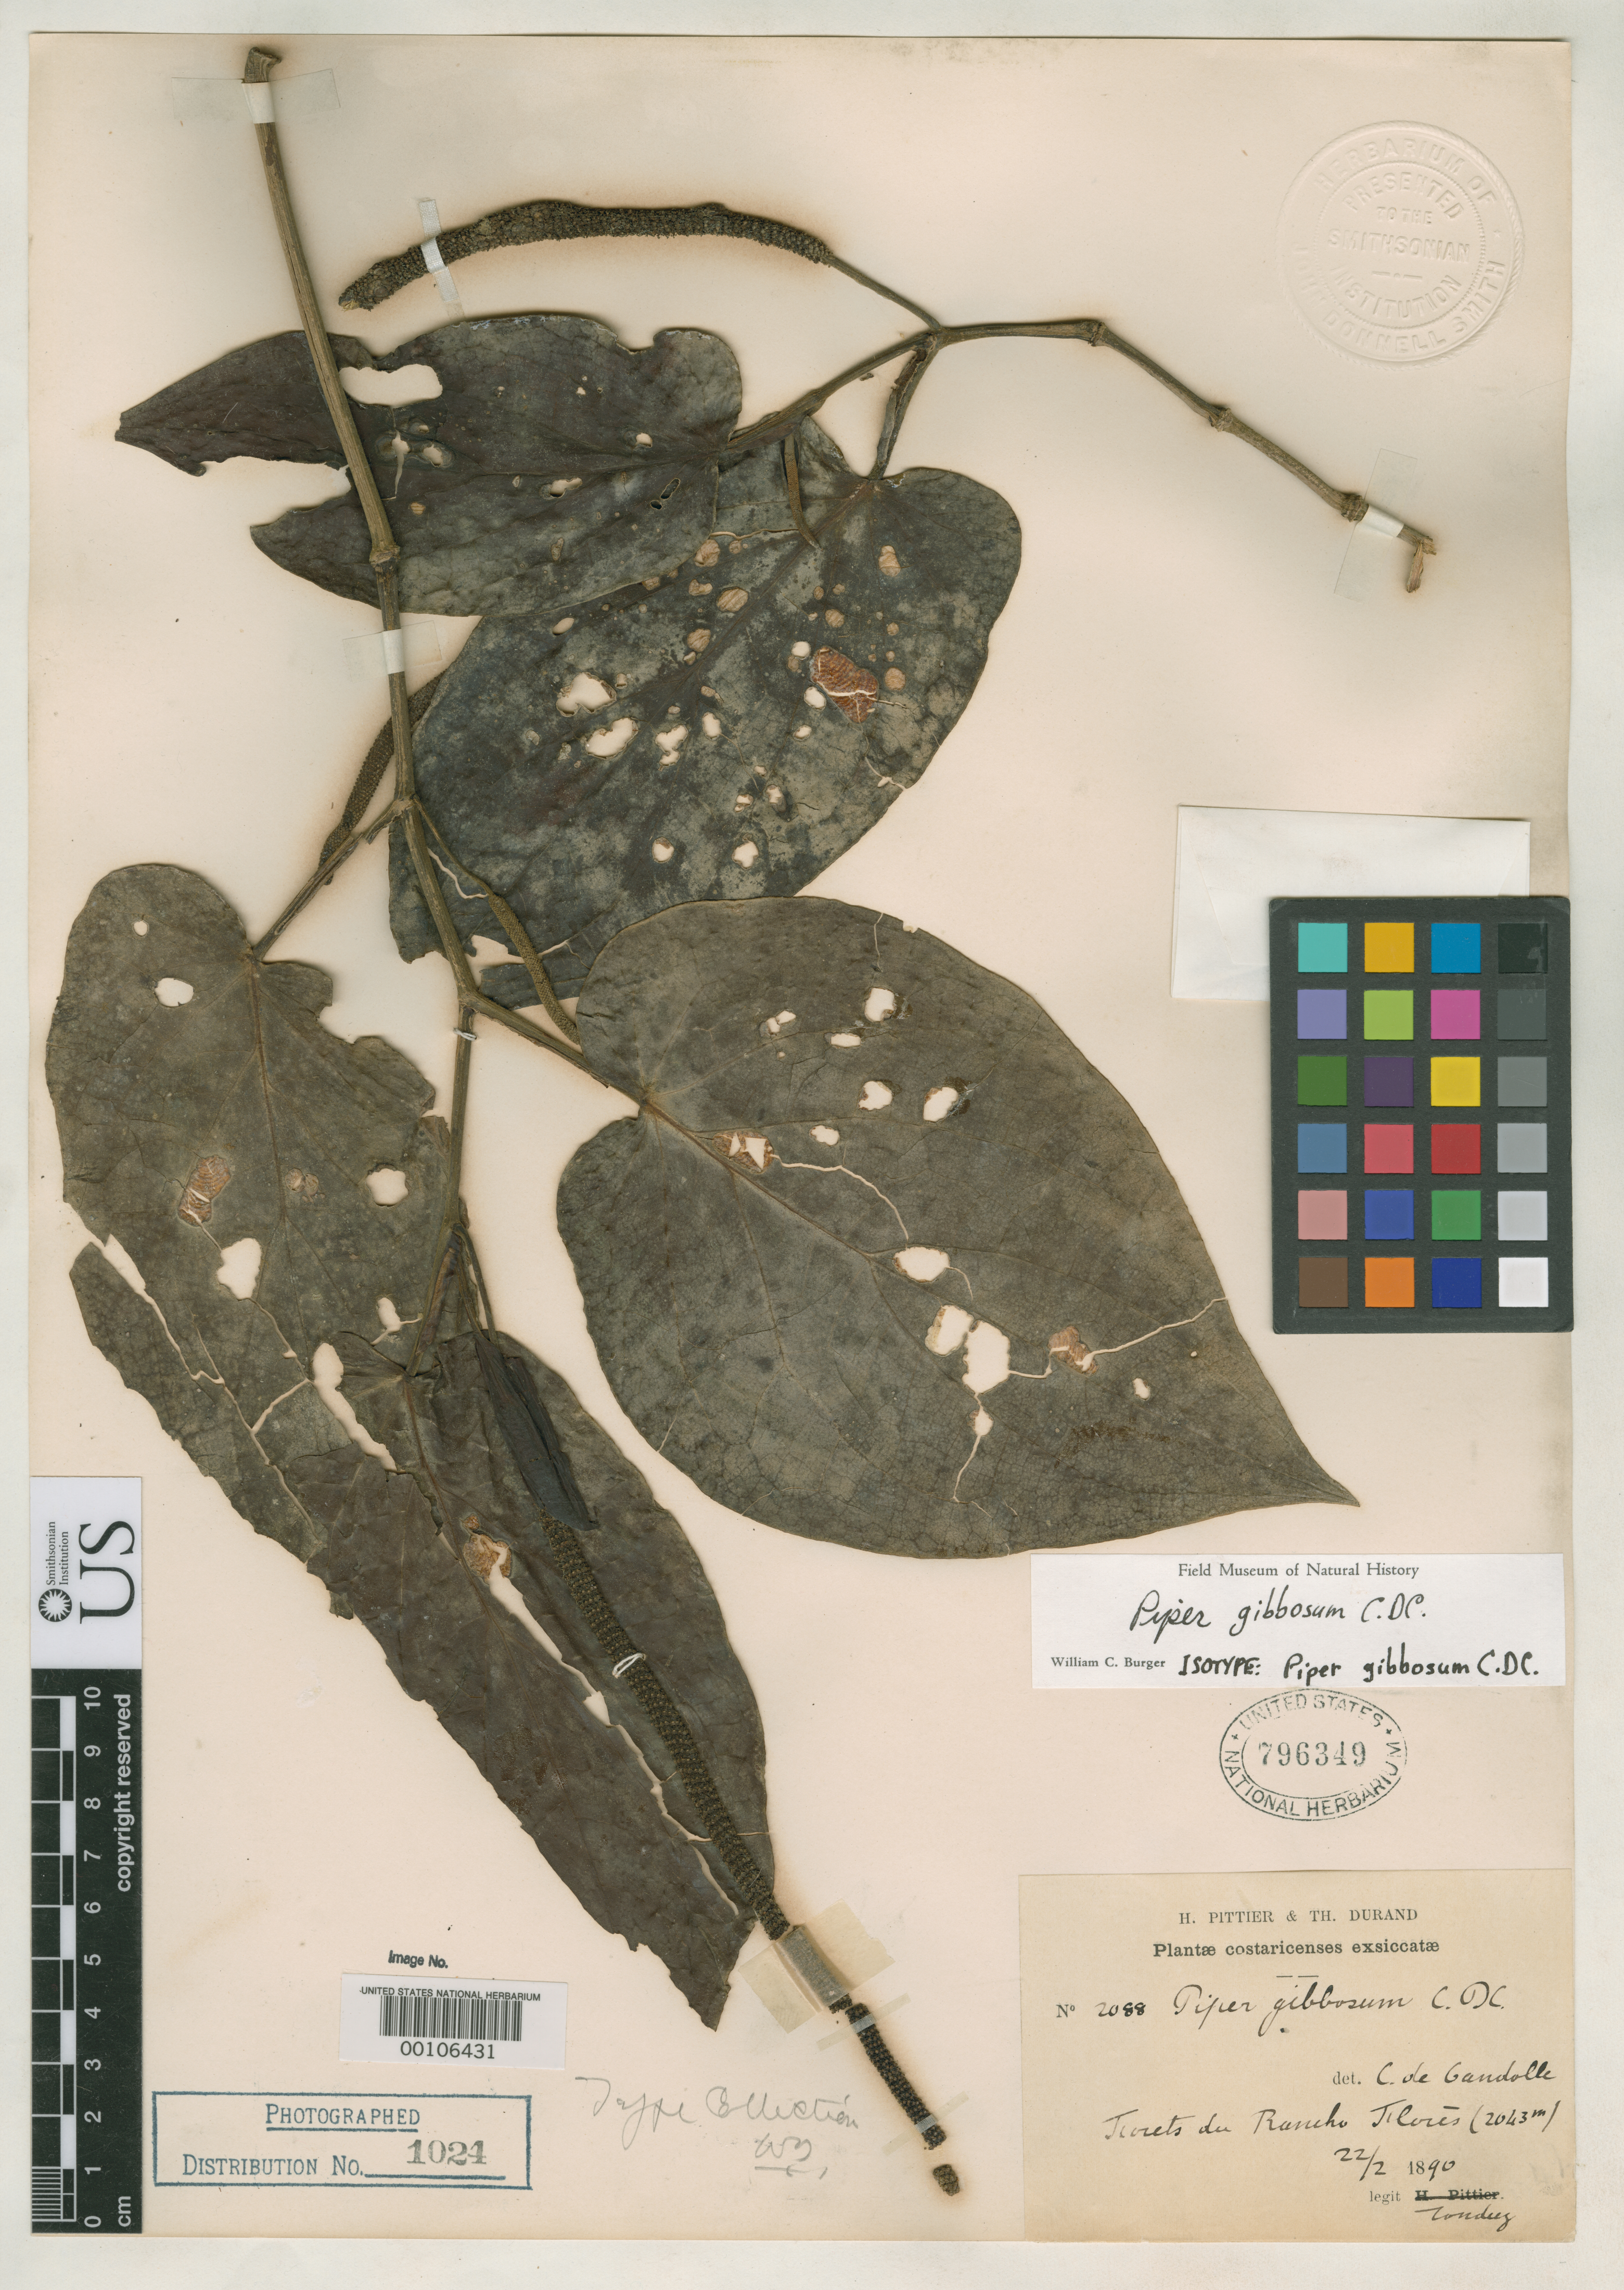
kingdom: Plantae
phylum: Tracheophyta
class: Magnoliopsida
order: Piperales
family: Piperaceae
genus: Piper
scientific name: Piper gibbosum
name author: C. DC.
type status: Isotype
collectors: A. Tonduz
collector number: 2088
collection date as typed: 22 Feb 1890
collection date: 1890-02-22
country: Costa Rica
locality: Floret du Rancho Flores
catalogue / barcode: US 796349